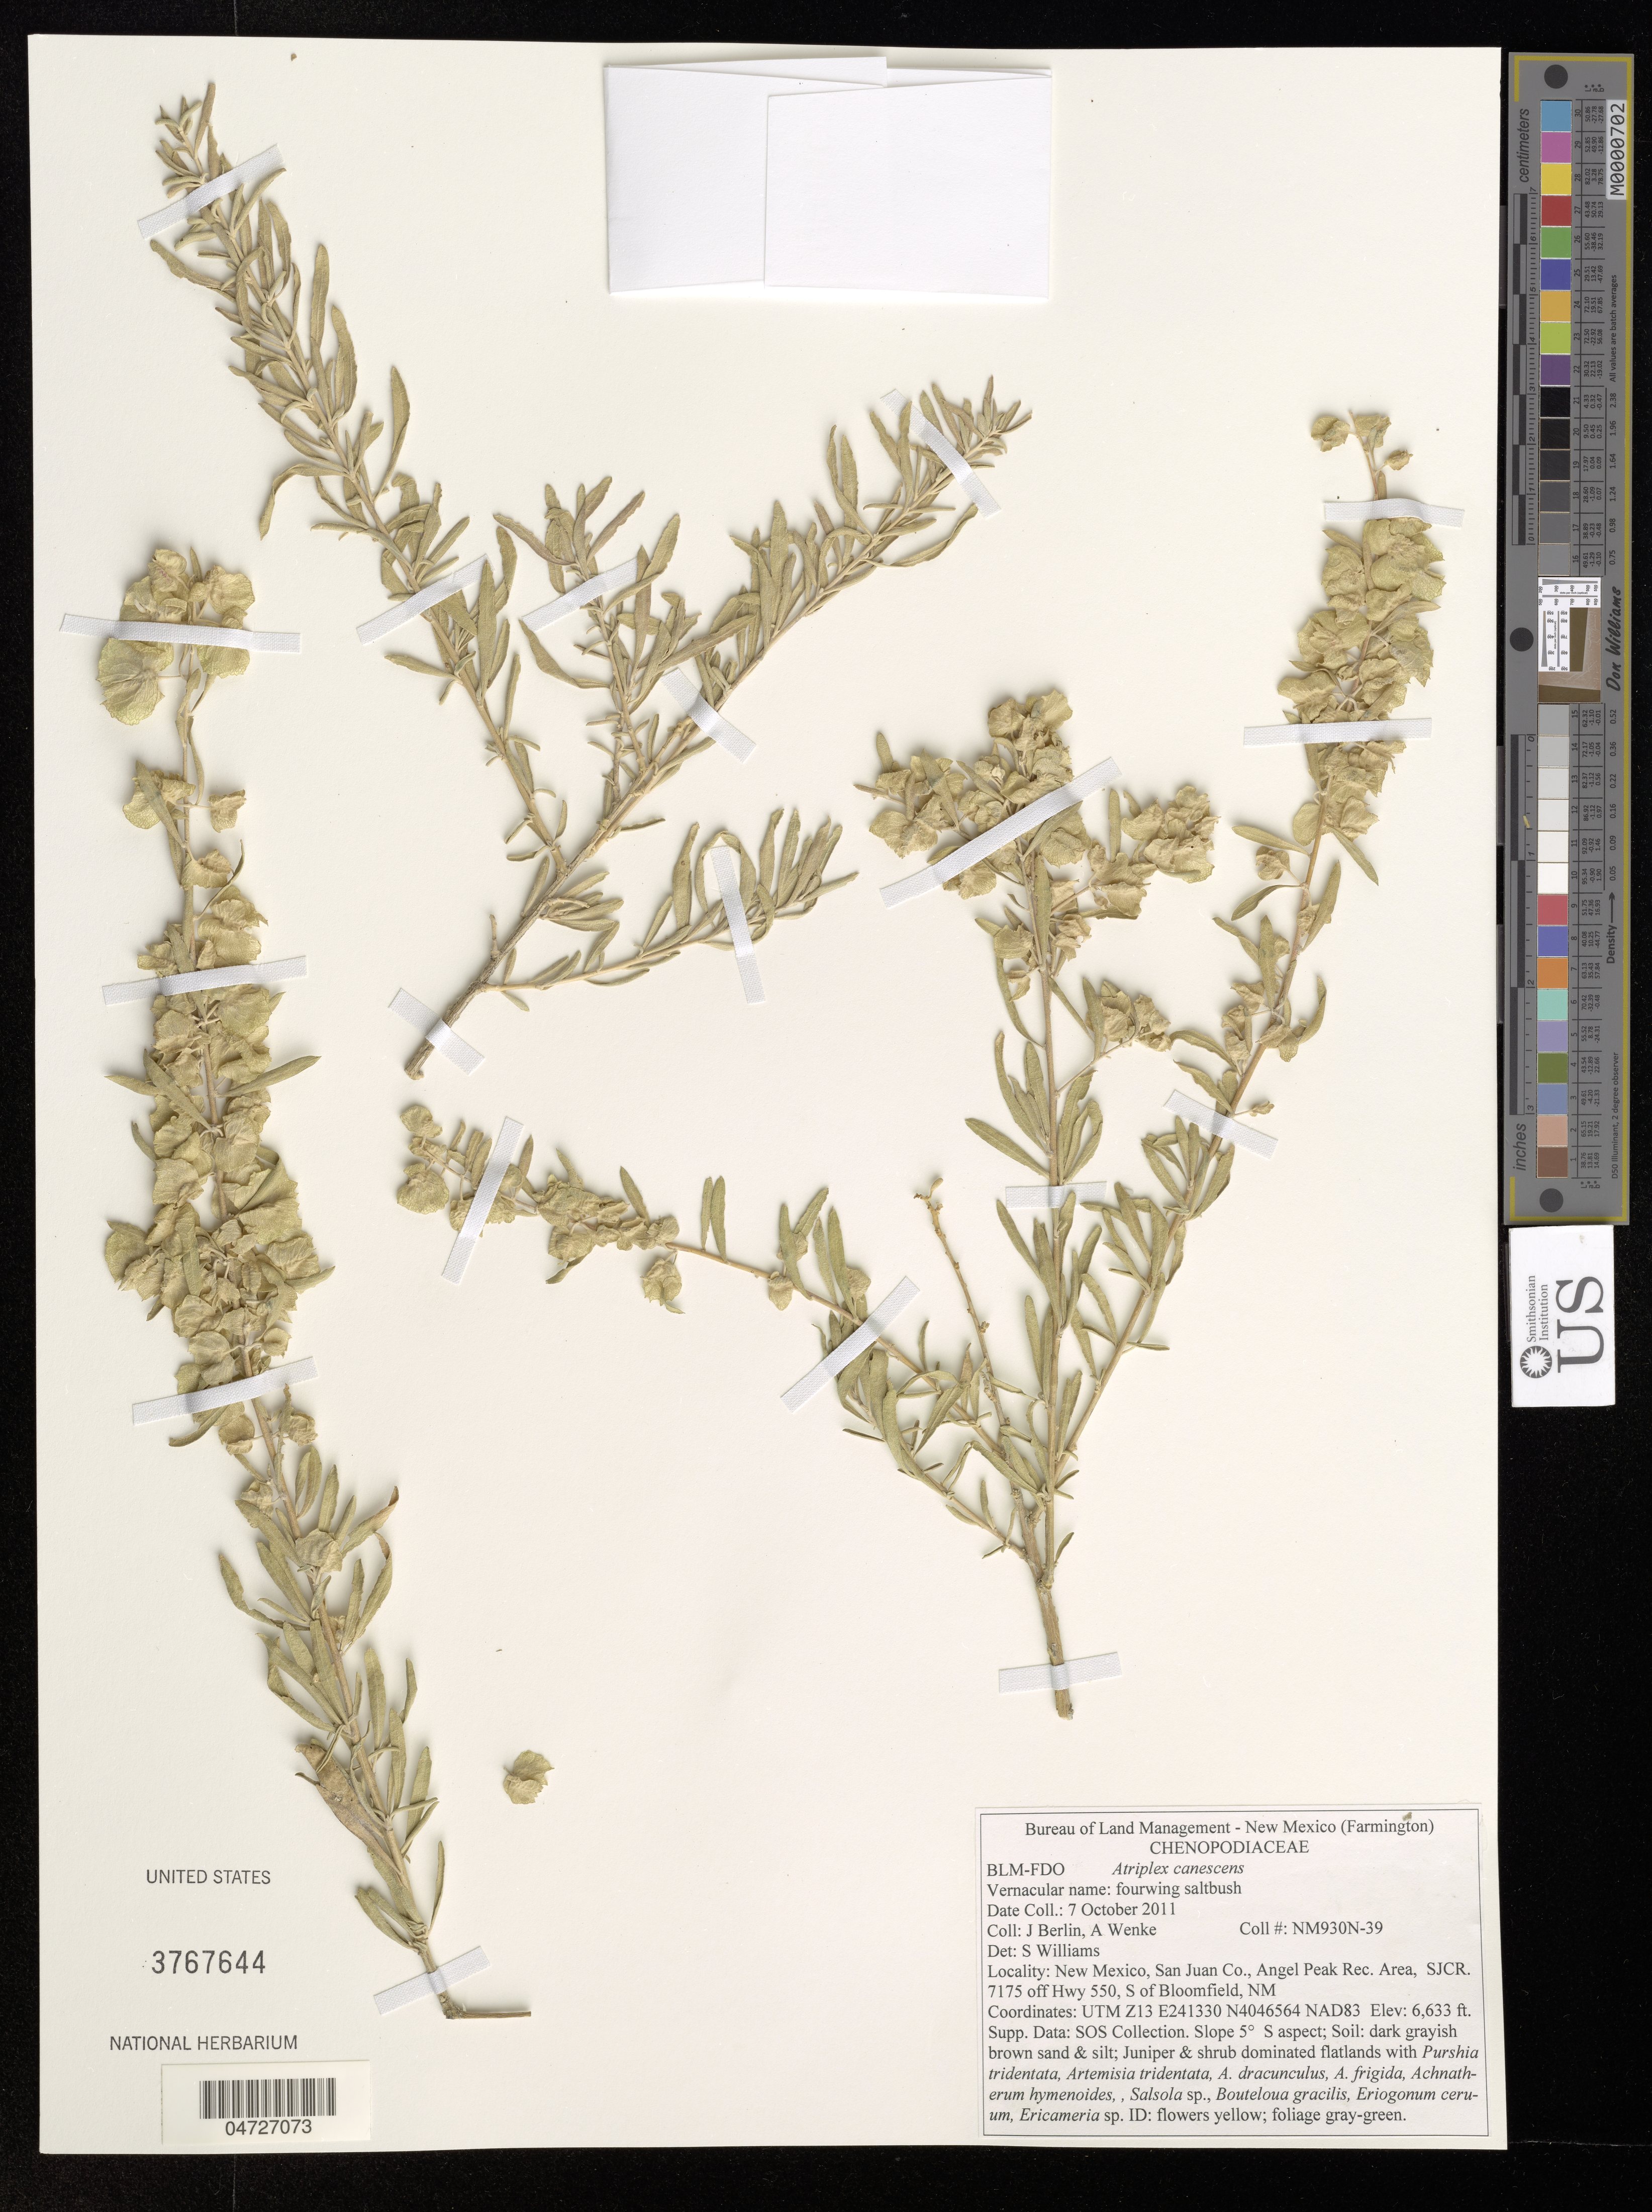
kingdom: Plantae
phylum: Tracheophyta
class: Magnoliopsida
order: Caryophyllales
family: Amaranthaceae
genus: Atriplex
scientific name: Atriplex canescens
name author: (Pursh) Nutt.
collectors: J. Berlin & A. Wenke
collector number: NM930N-39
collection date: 2011-10-07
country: United States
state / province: New Mexico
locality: San Juan Co., Angel Peak Rec. Area, SJCR. 7175 off Hwy 550, S of Bloomfield, NM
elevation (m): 2022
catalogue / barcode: US 3767644